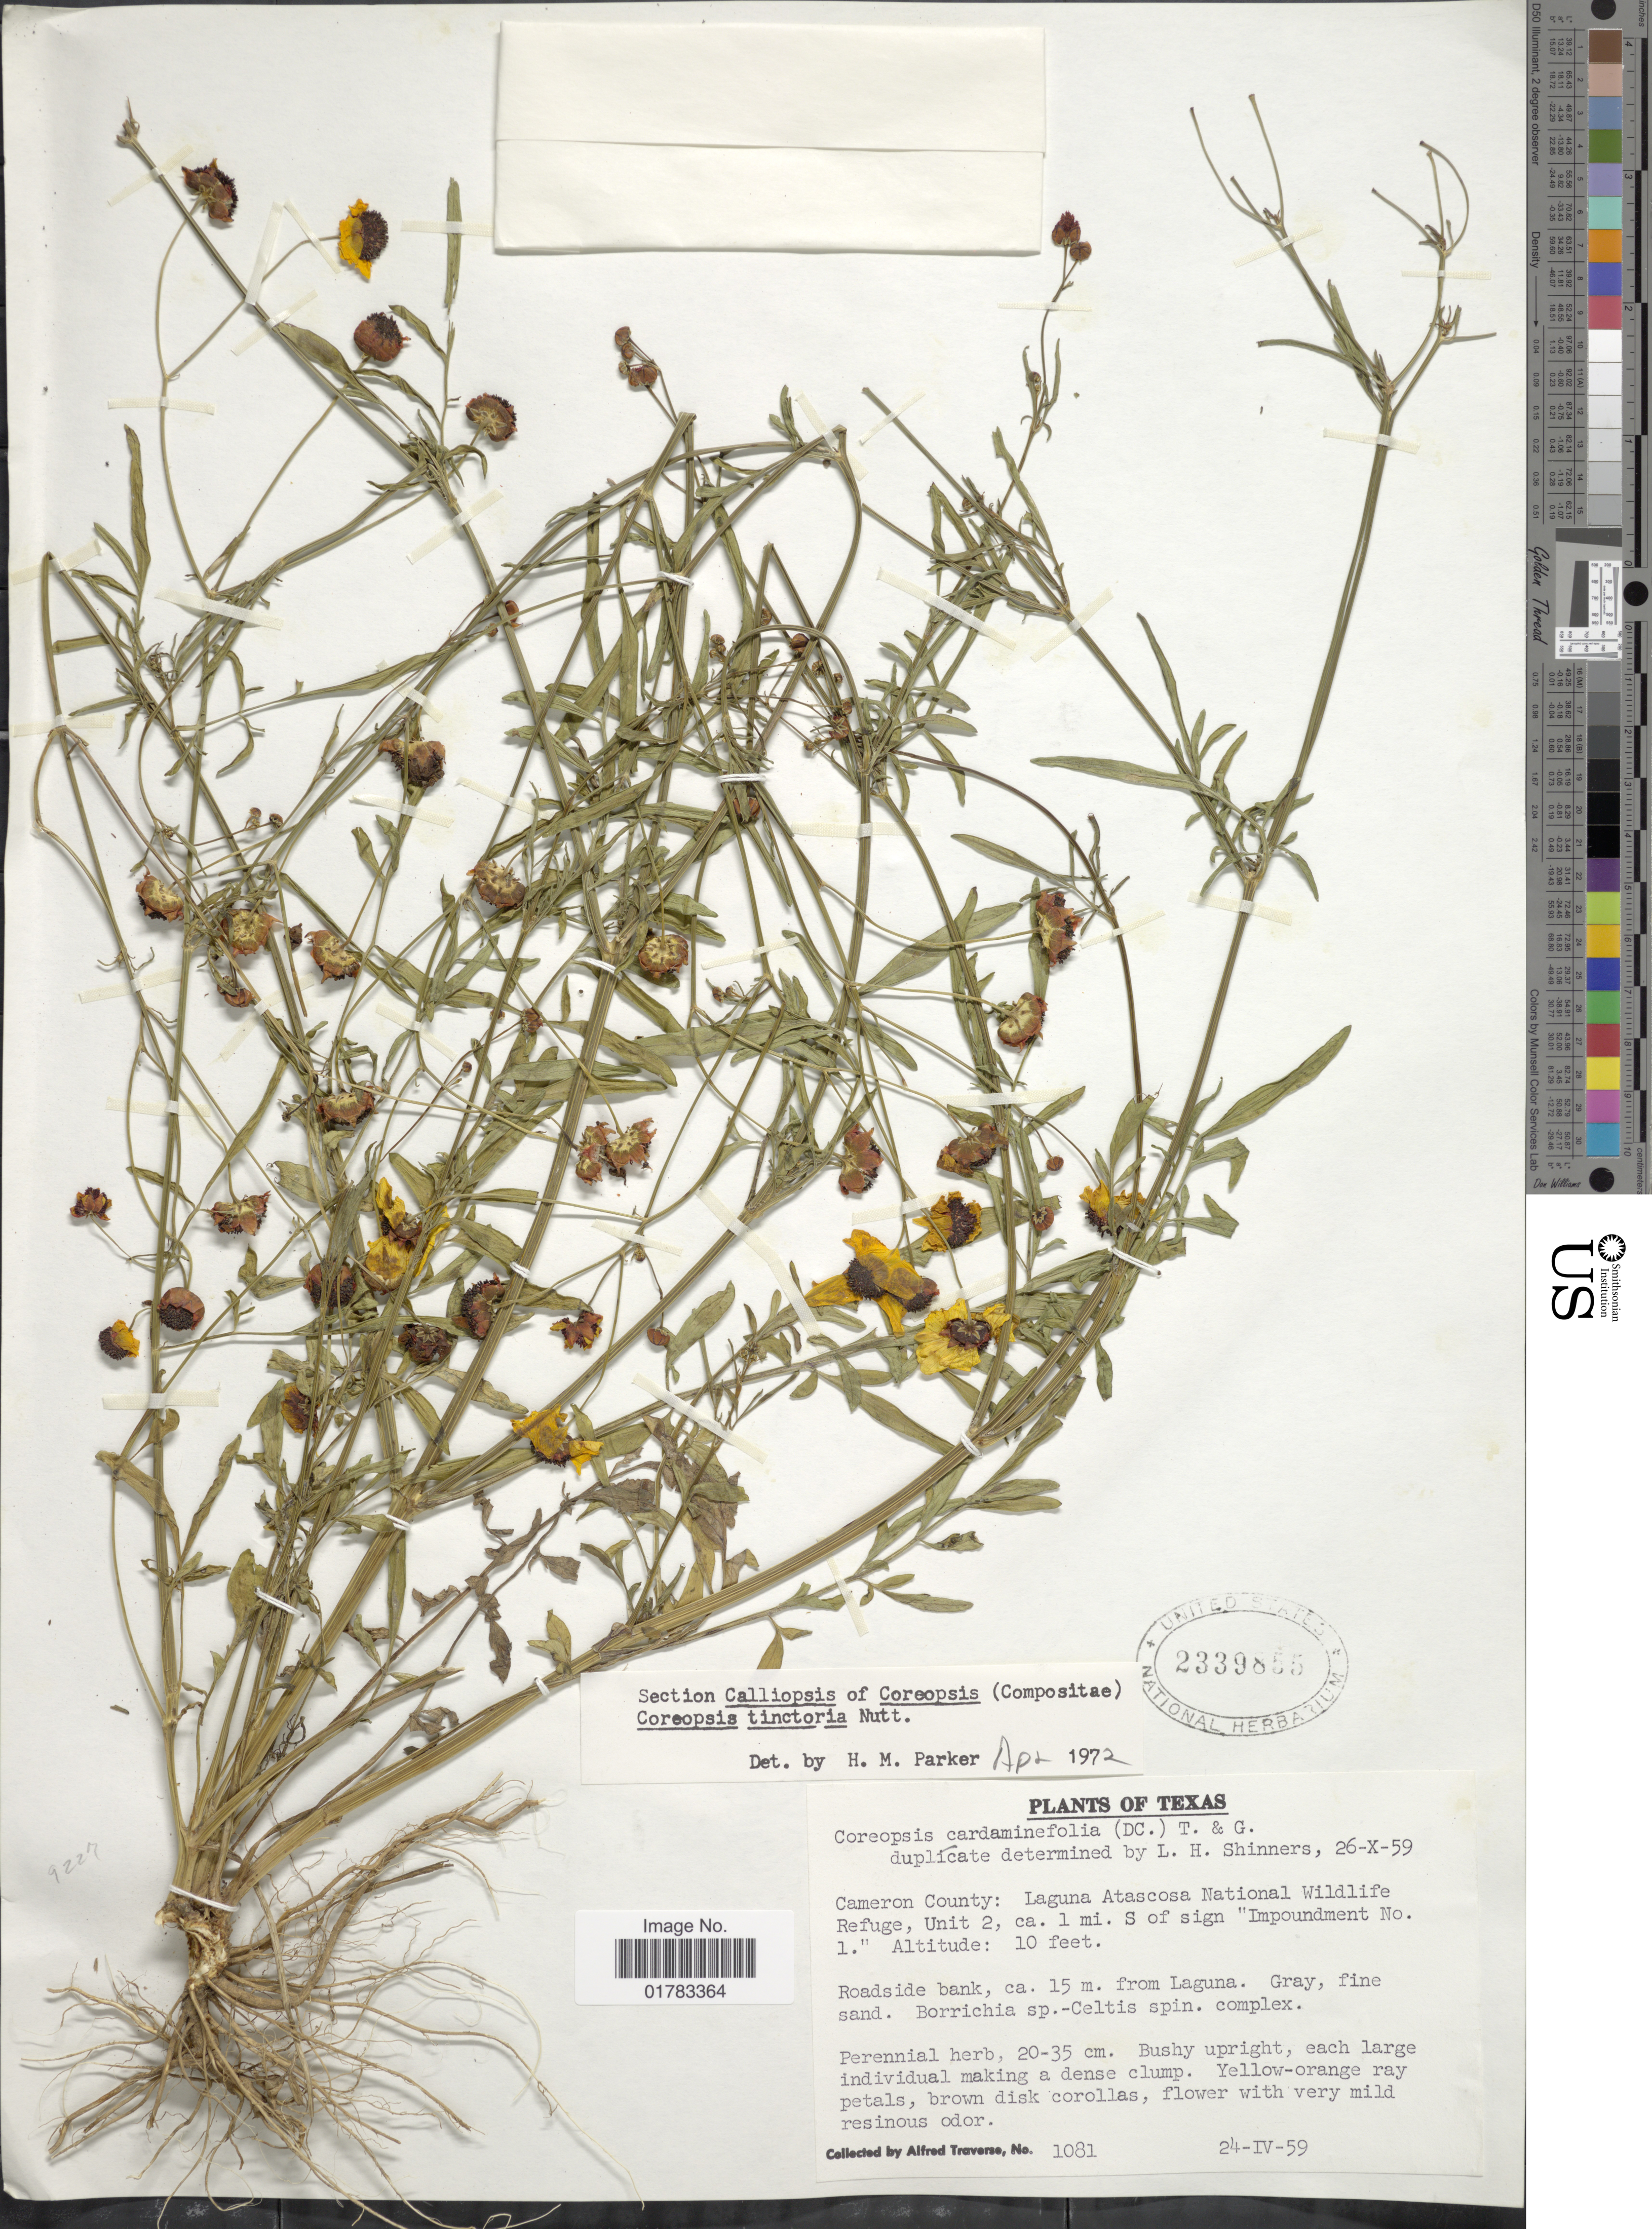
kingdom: Plantae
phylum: Tracheophyta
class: Magnoliopsida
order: Asterales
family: Asteraceae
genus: Coreopsis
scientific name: Coreopsis tinctoria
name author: Nutt.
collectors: A. Traverse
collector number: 1081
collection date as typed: Transcribed d/m/y: 24/4/59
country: United States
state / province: Texas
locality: Cameron County: Laguna Atascosa National Wildlife Refuge, Unit 2, ca. 1 mi. S of sign "Impoundment No. 1", Roadside bank, va. 15 m. from Laguna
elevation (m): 3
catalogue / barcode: US 2339855